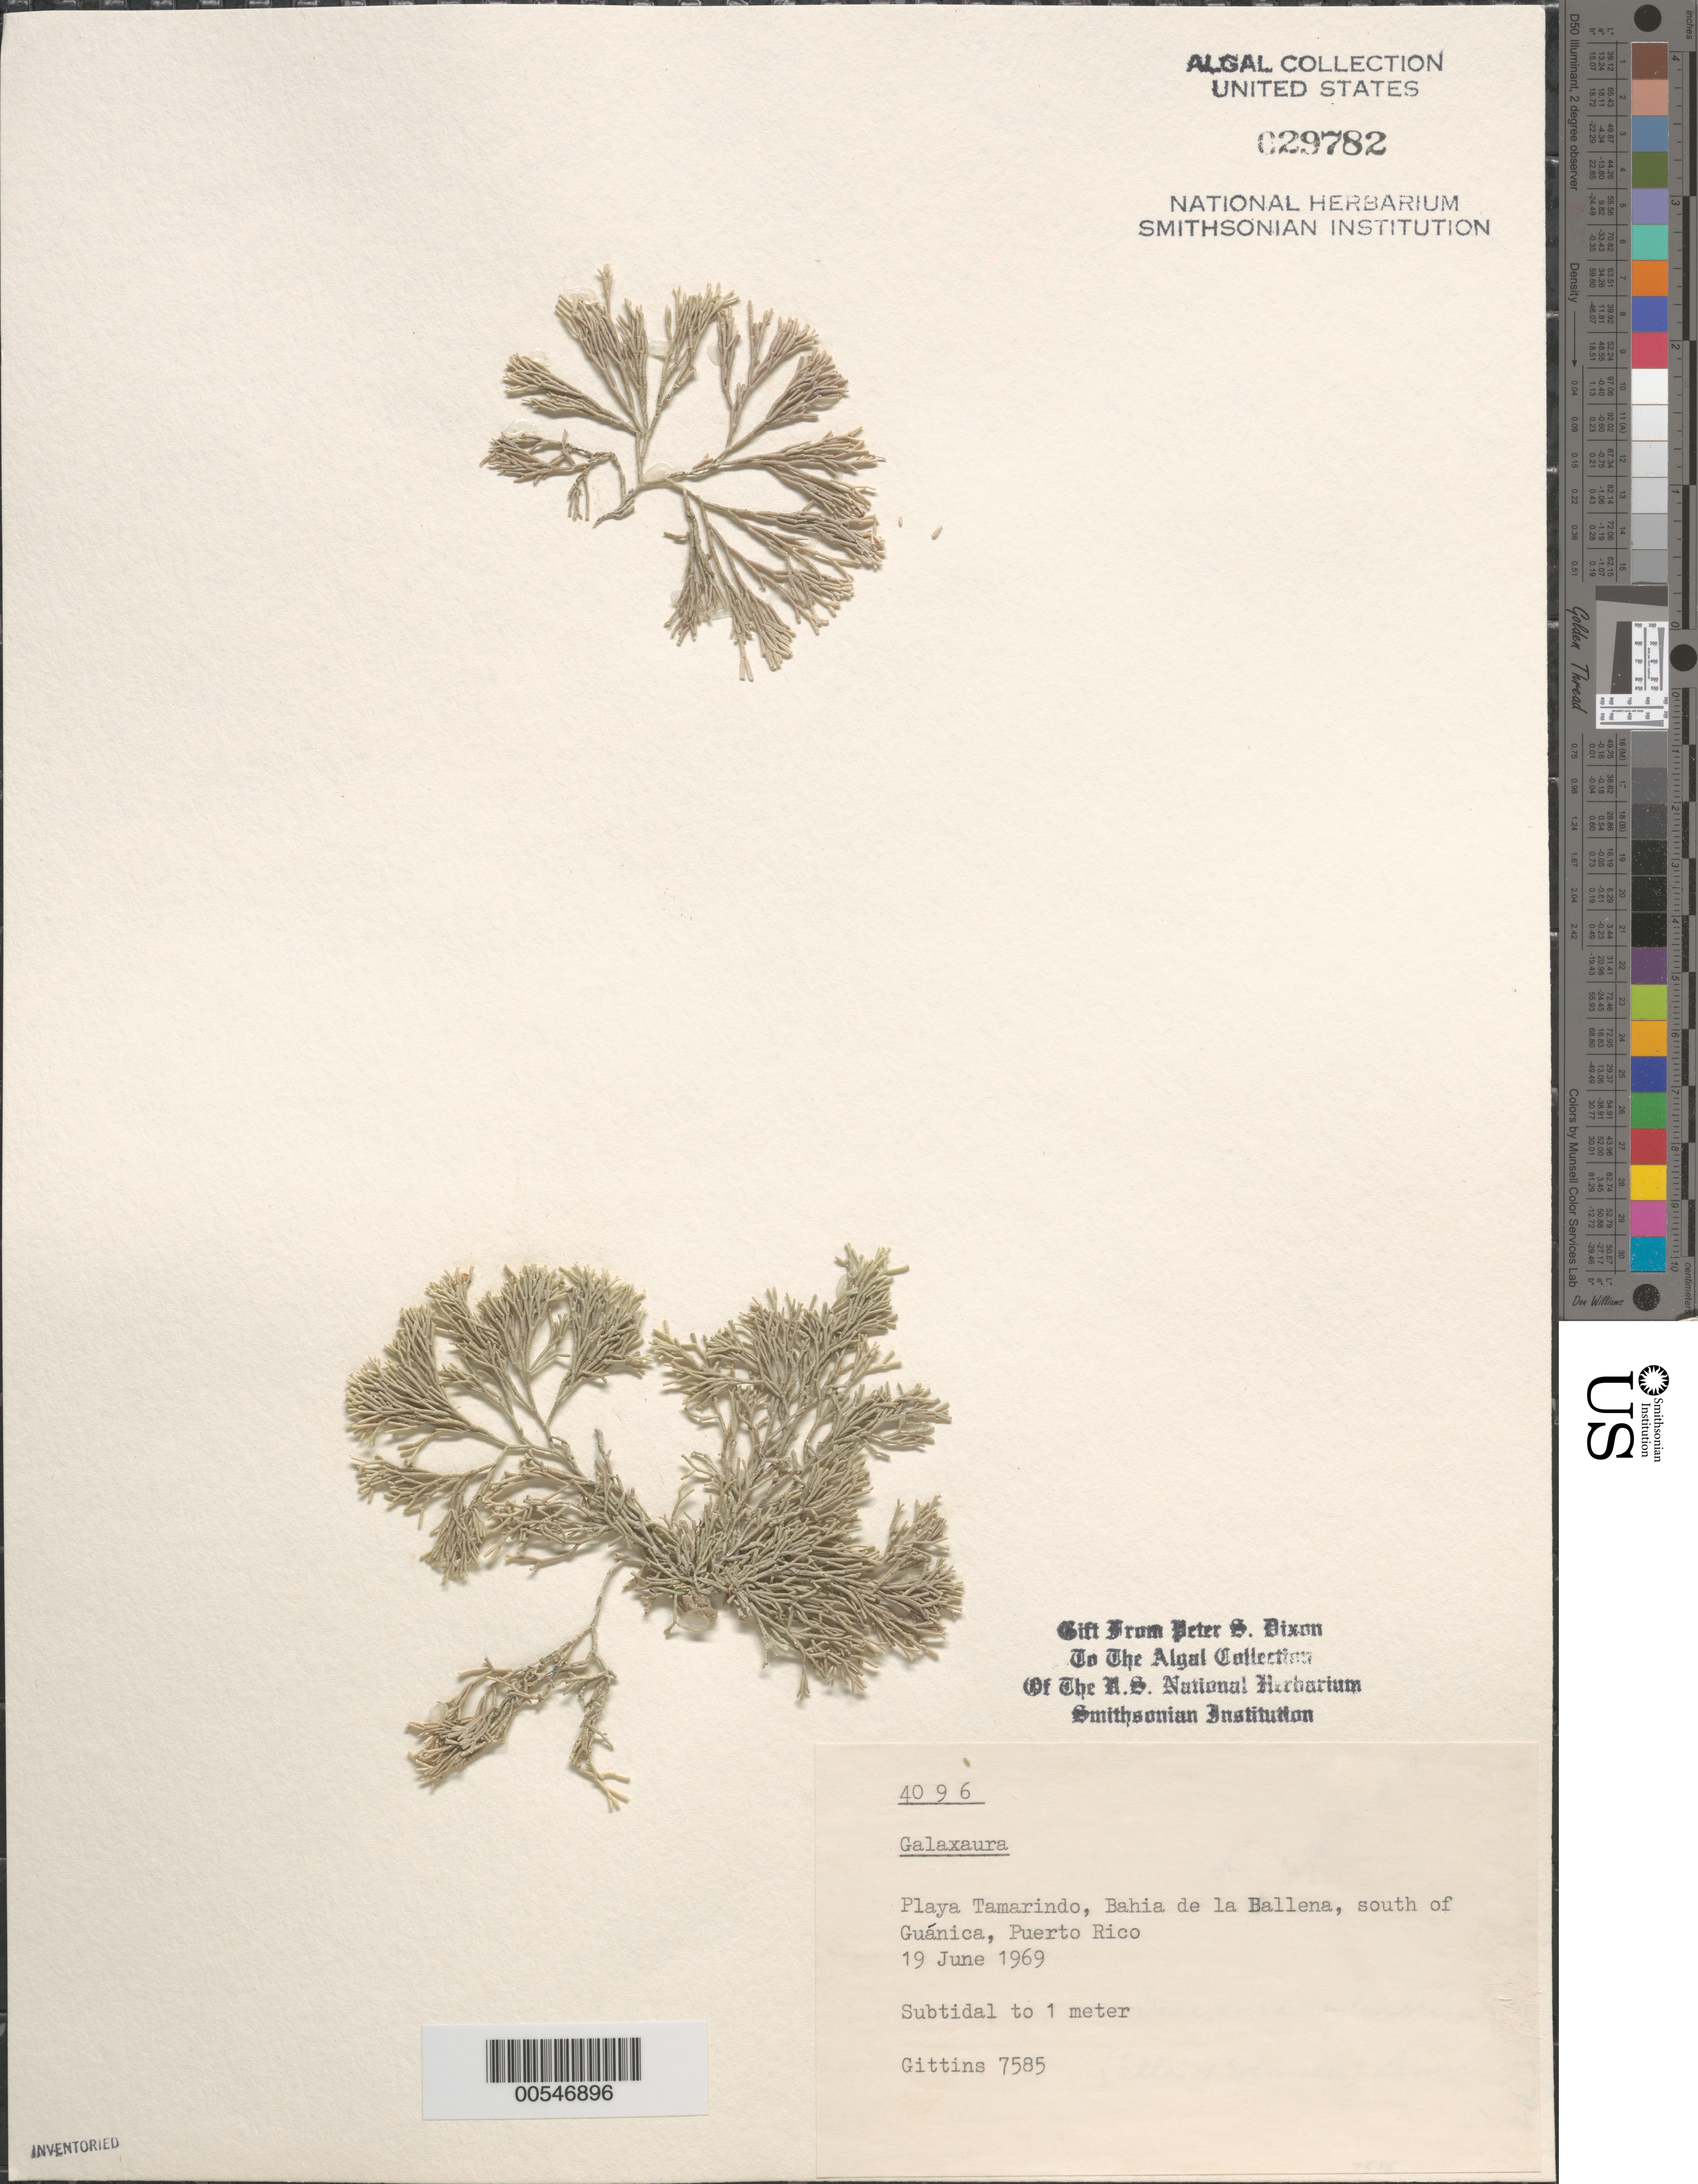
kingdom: Plantae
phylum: Rhodophyta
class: Florideophyceae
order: Nemaliales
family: Galaxauraceae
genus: Galaxaura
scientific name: Galaxaura sp.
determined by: Gittins, B. T.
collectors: B. Gittins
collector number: BTG 7585 & PSD 4096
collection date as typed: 19 Jun 1969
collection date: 1969-06-19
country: Puerto Rico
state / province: Guanica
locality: Playa Tamarindo, Bahia de Ballena, south of Guanica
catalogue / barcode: US 29782